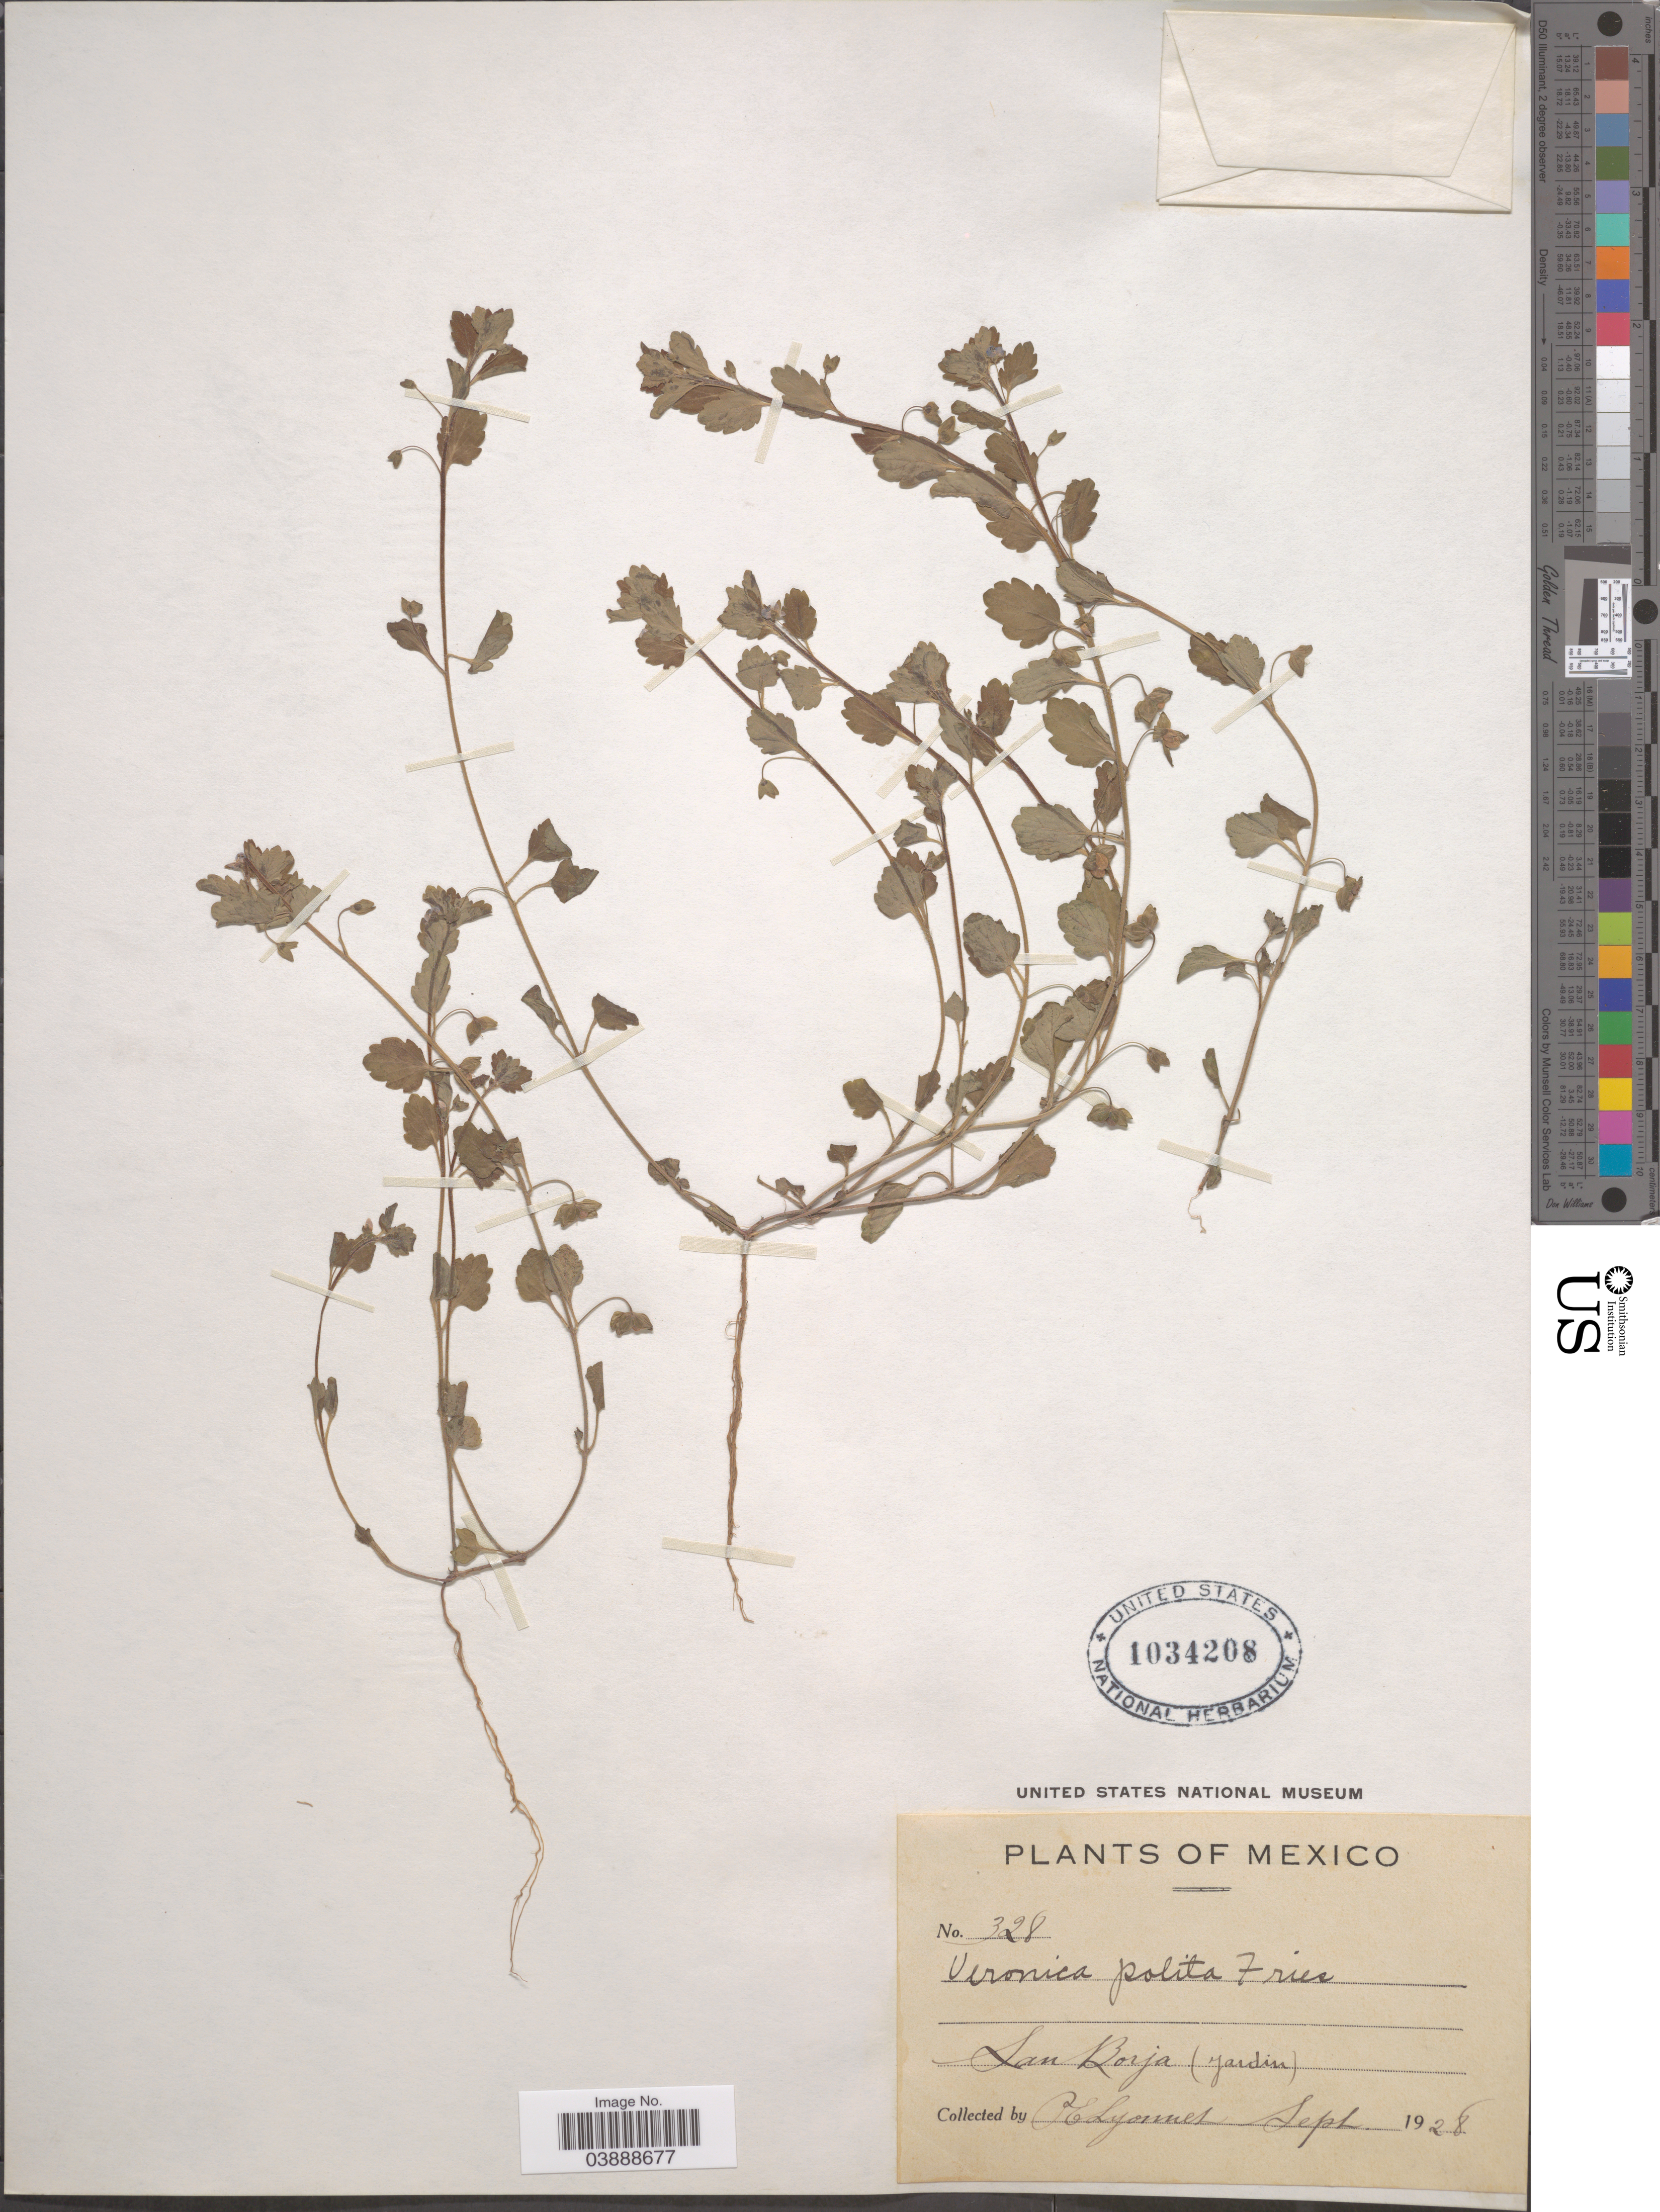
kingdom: Plantae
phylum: Tracheophyta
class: Magnoliopsida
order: Lamiales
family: Plantaginaceae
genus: Veronica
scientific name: Veronica polita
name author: Fr.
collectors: C. Lyonnet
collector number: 328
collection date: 1928-09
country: Mexico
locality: San Borja (jardin).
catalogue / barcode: US 1034208